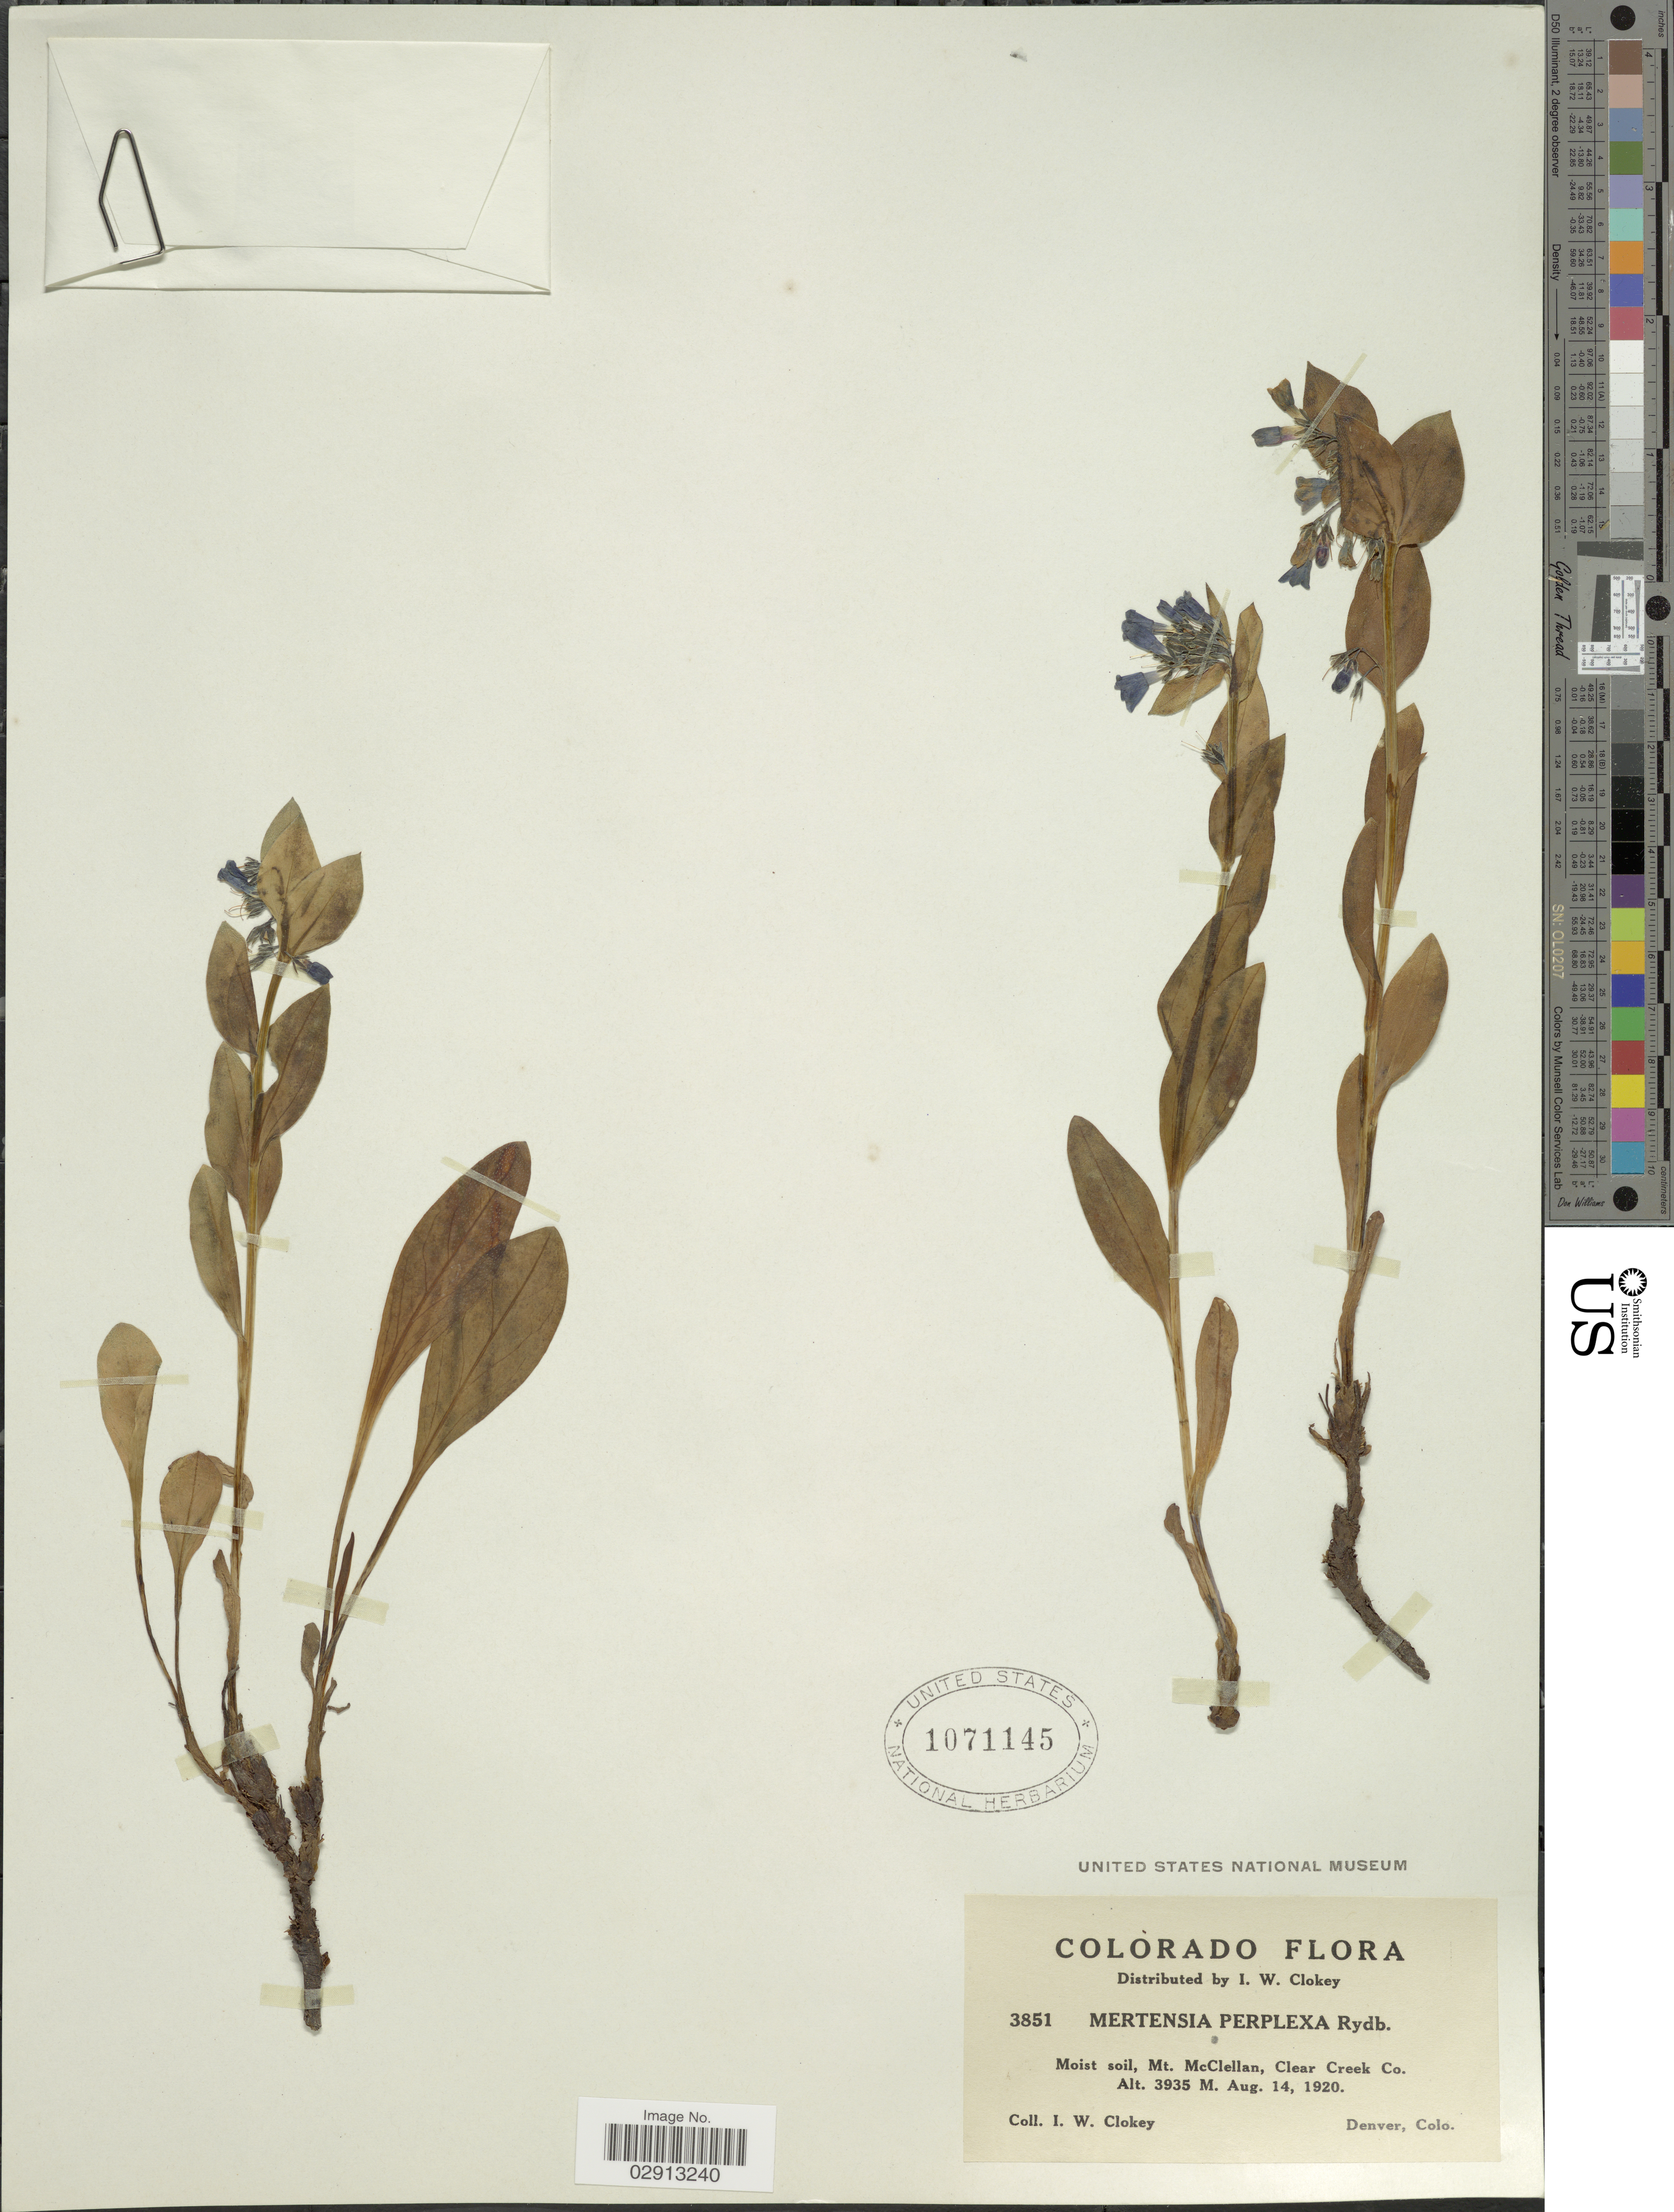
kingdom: Plantae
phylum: Tracheophyta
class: Magnoliopsida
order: Boraginales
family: Boraginaceae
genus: Mertensia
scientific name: Mertensia viridis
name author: (A. Nelson) A. Nelson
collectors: I. W. Clokey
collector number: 3851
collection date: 1920-08-14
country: United States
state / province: Colorado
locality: Mt. McClellan, Clear Creek Co.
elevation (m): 3935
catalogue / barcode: US 1071145